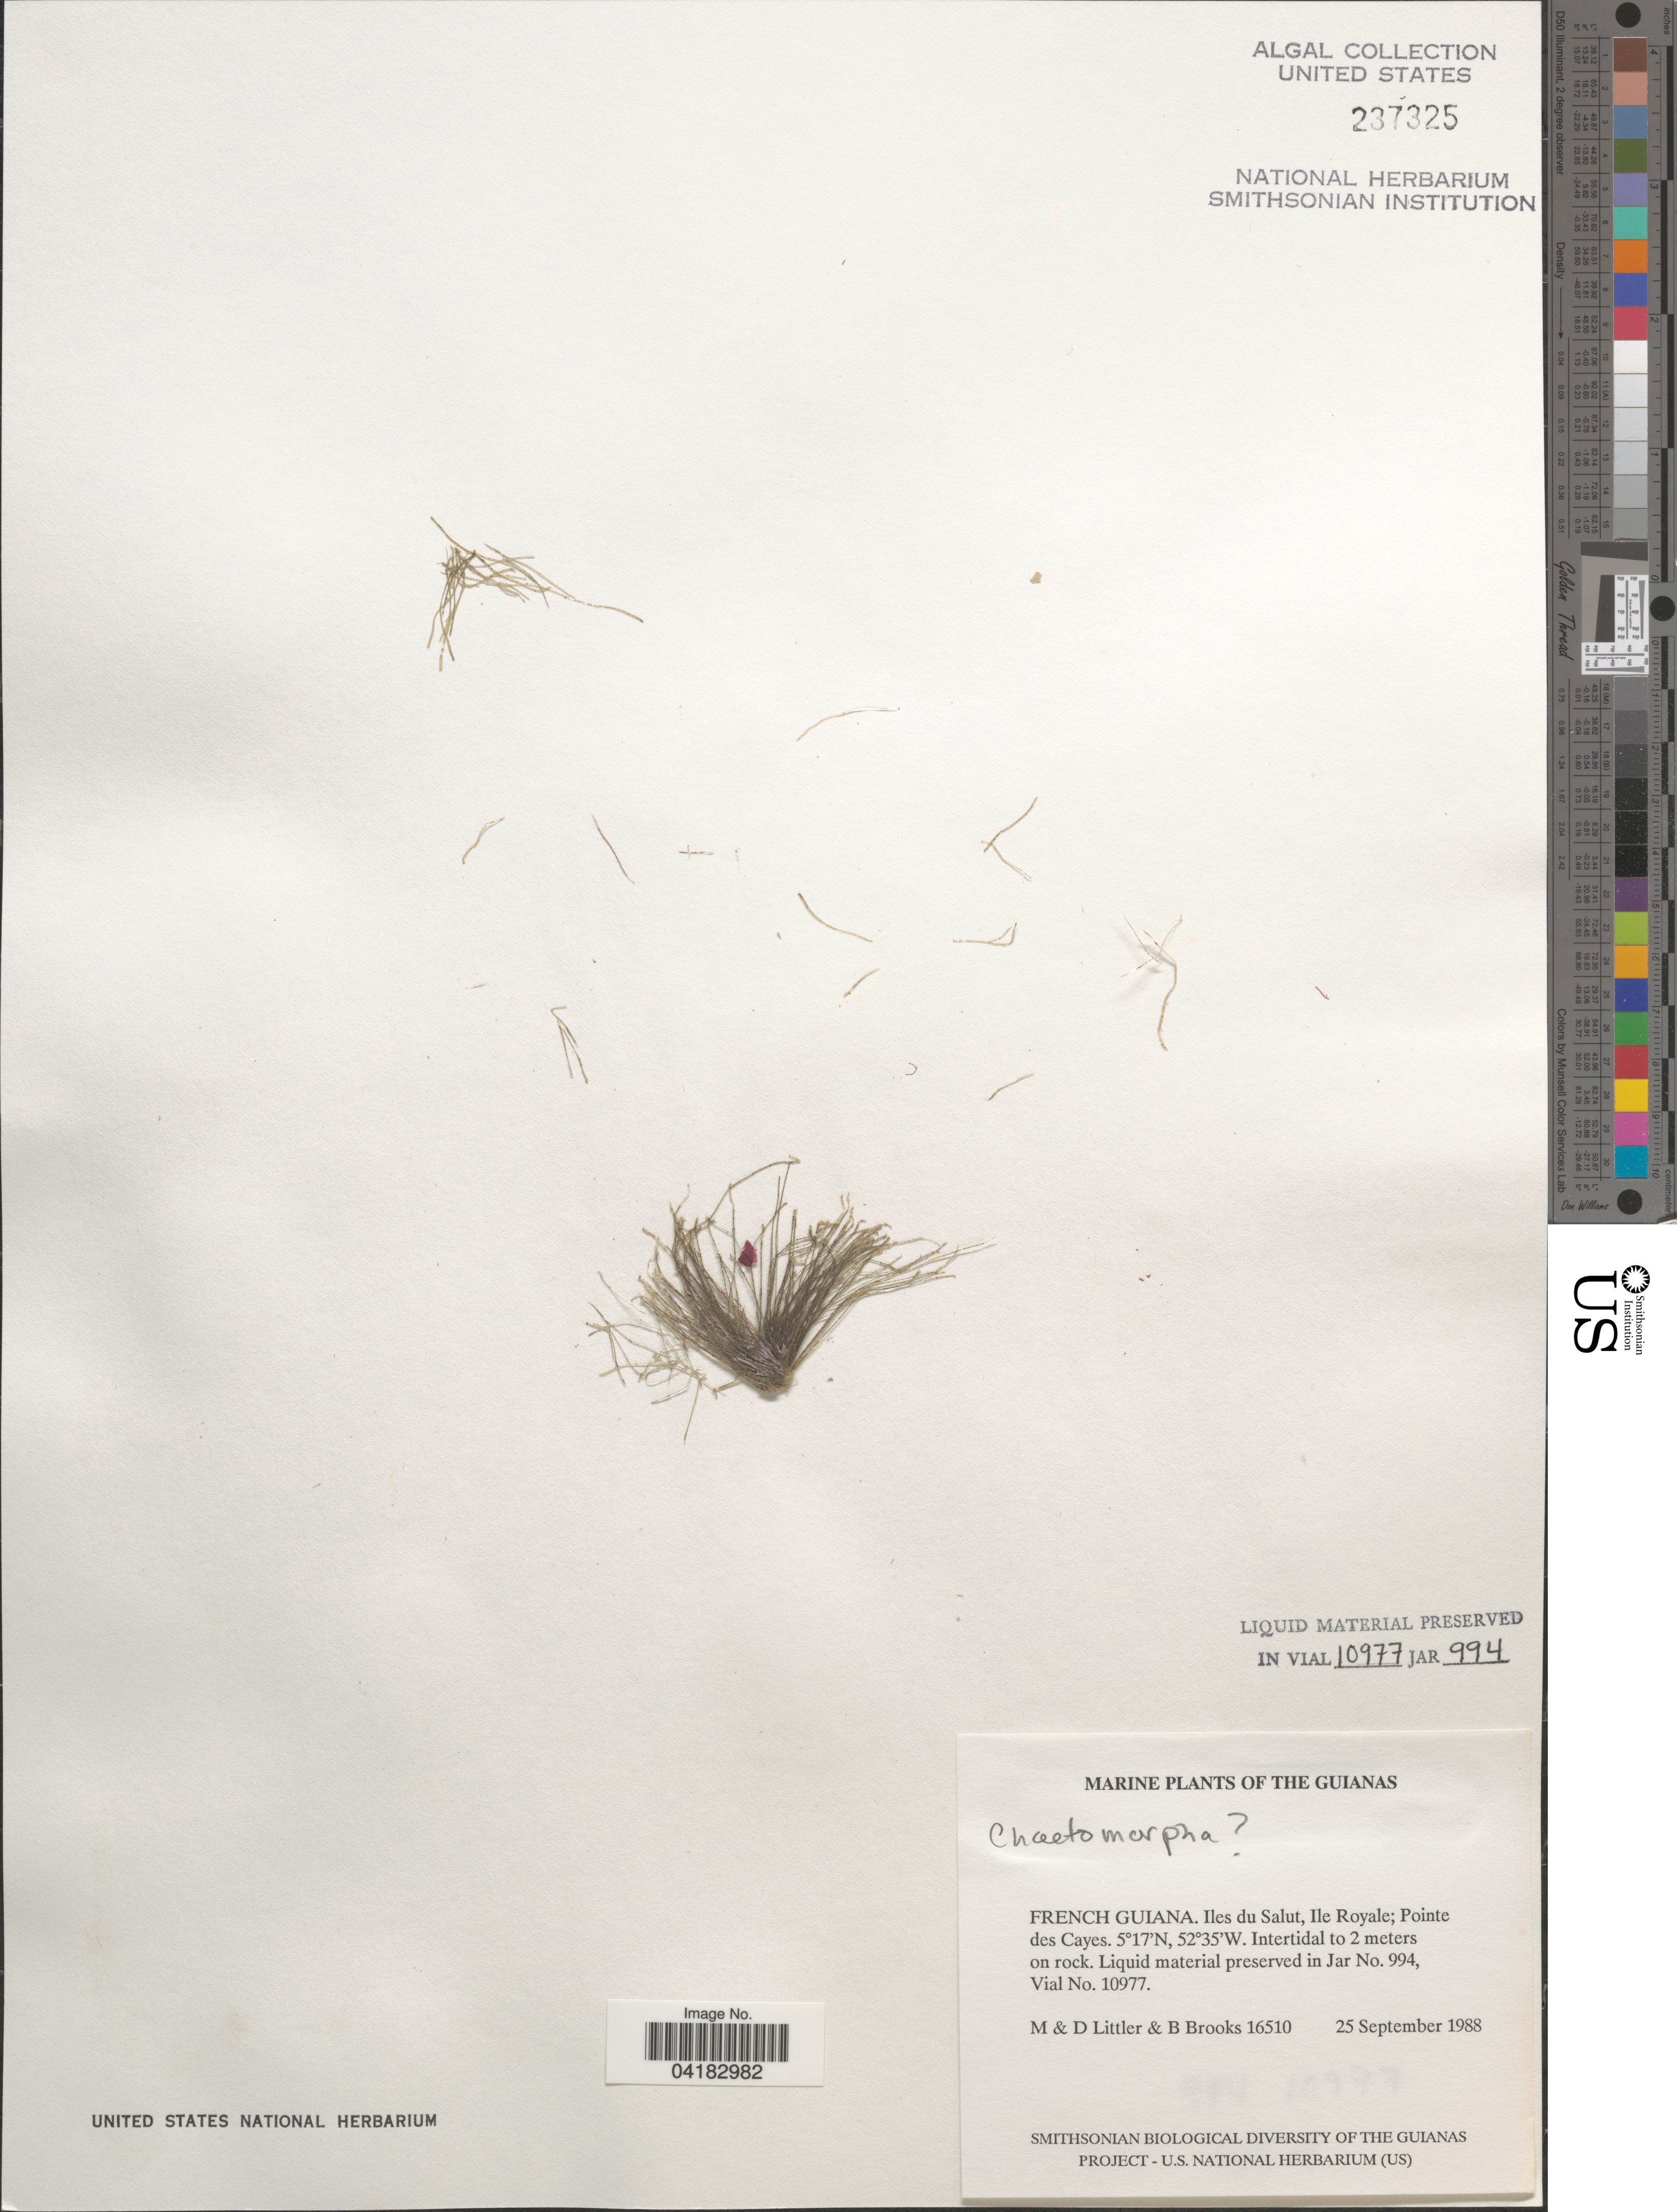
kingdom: Plantae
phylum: Chlorophyta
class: Ulvophyceae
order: Cladophorales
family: Cladophoraceae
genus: Chaetomorpha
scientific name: Chaetomorpha sp.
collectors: M. Littler, D. S. Littler & B. Brooks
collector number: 16510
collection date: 1988-09-25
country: French Guiana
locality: The Guianas. Iles du Salut, Ile Royale; Pointe des Cayes.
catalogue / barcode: US 237325